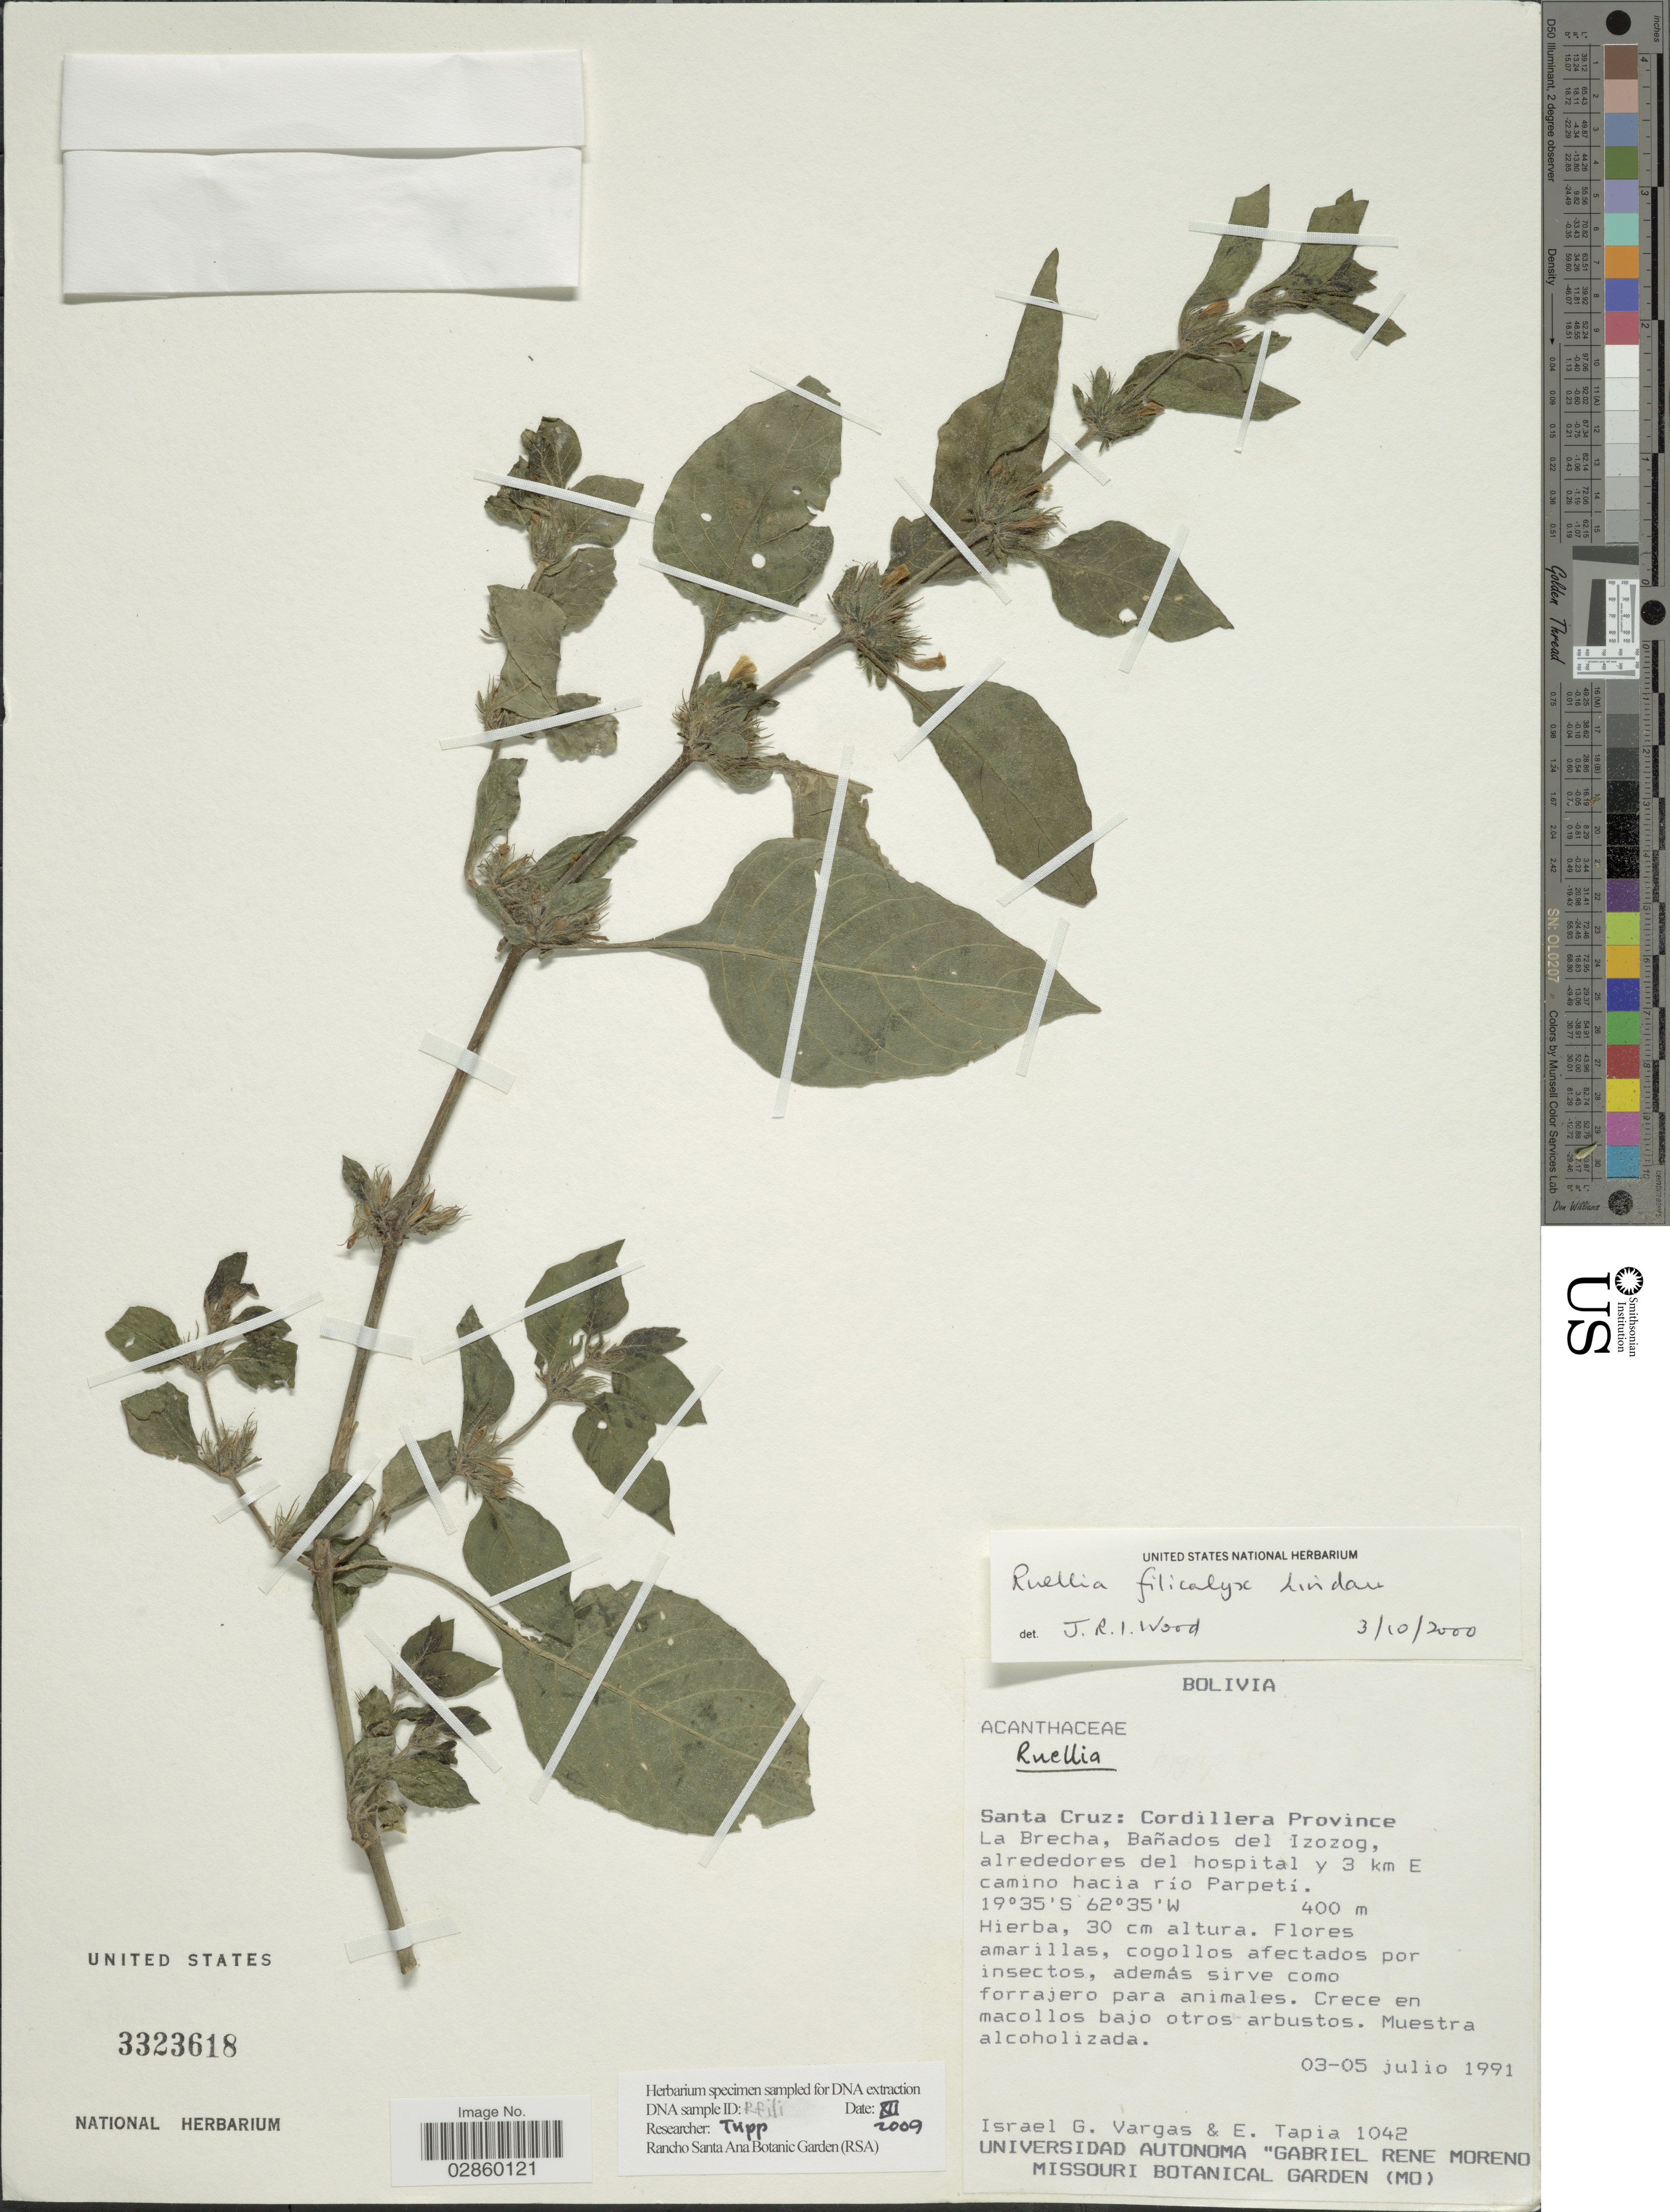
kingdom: Plantae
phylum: Tracheophyta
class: Magnoliopsida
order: Lamiales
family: Acanthaceae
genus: Ruellia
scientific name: Ruellia filicalyx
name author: Lindau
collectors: I. Vargas & E. Tapia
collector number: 1042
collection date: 1991-07-03/1991-07-05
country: Bolivia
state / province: Santa Cruz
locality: Cordillera Province, La Brecha, Bañados del Izozog, alrededores del hospital y 3 km E camino hacia río Parpeti.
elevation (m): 400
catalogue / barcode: US 3323618